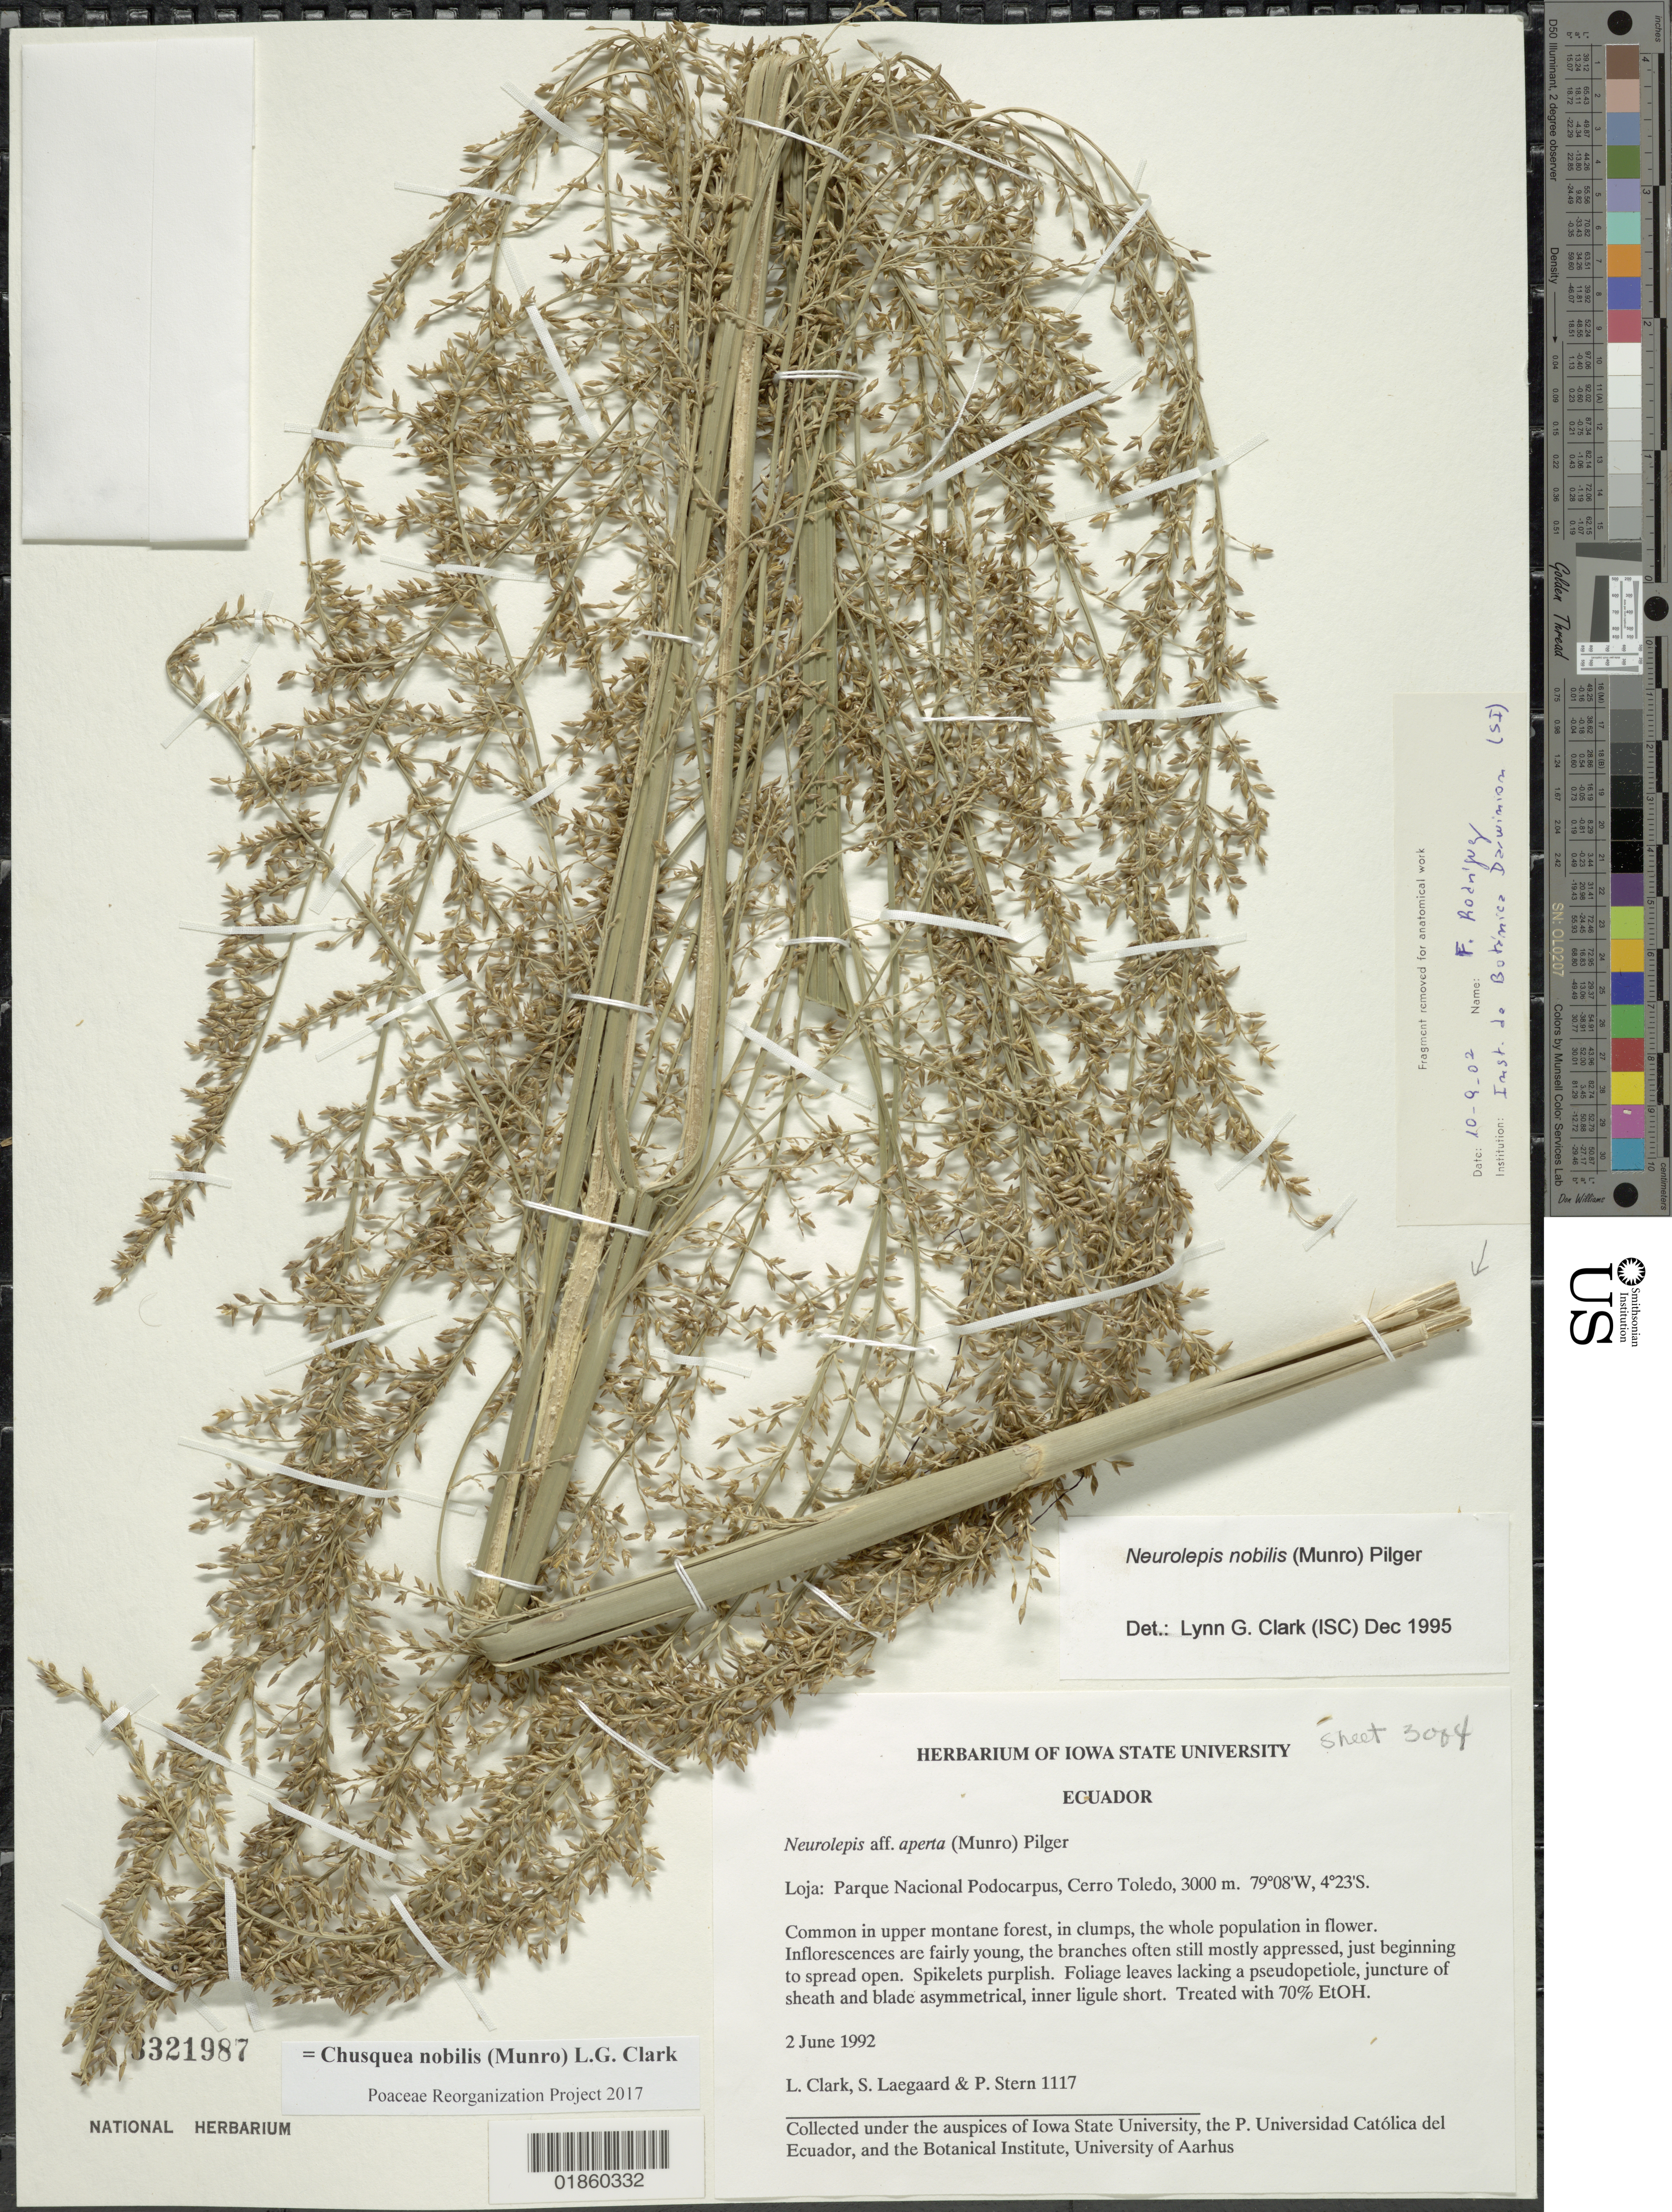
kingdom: Plantae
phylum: Tracheophyta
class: Liliopsida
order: Poales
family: Poaceae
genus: Chusquea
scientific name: Chusquea nobilis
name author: (Munro) L.G. Clark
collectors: L. G. Clark, S. Lægaard & P. Stern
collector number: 1117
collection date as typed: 02 Jun 1992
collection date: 1992-06-02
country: Ecuador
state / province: Loja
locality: Parque Nacional de Podocarpus, Cerro Toledo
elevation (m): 3000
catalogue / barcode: US 3321987